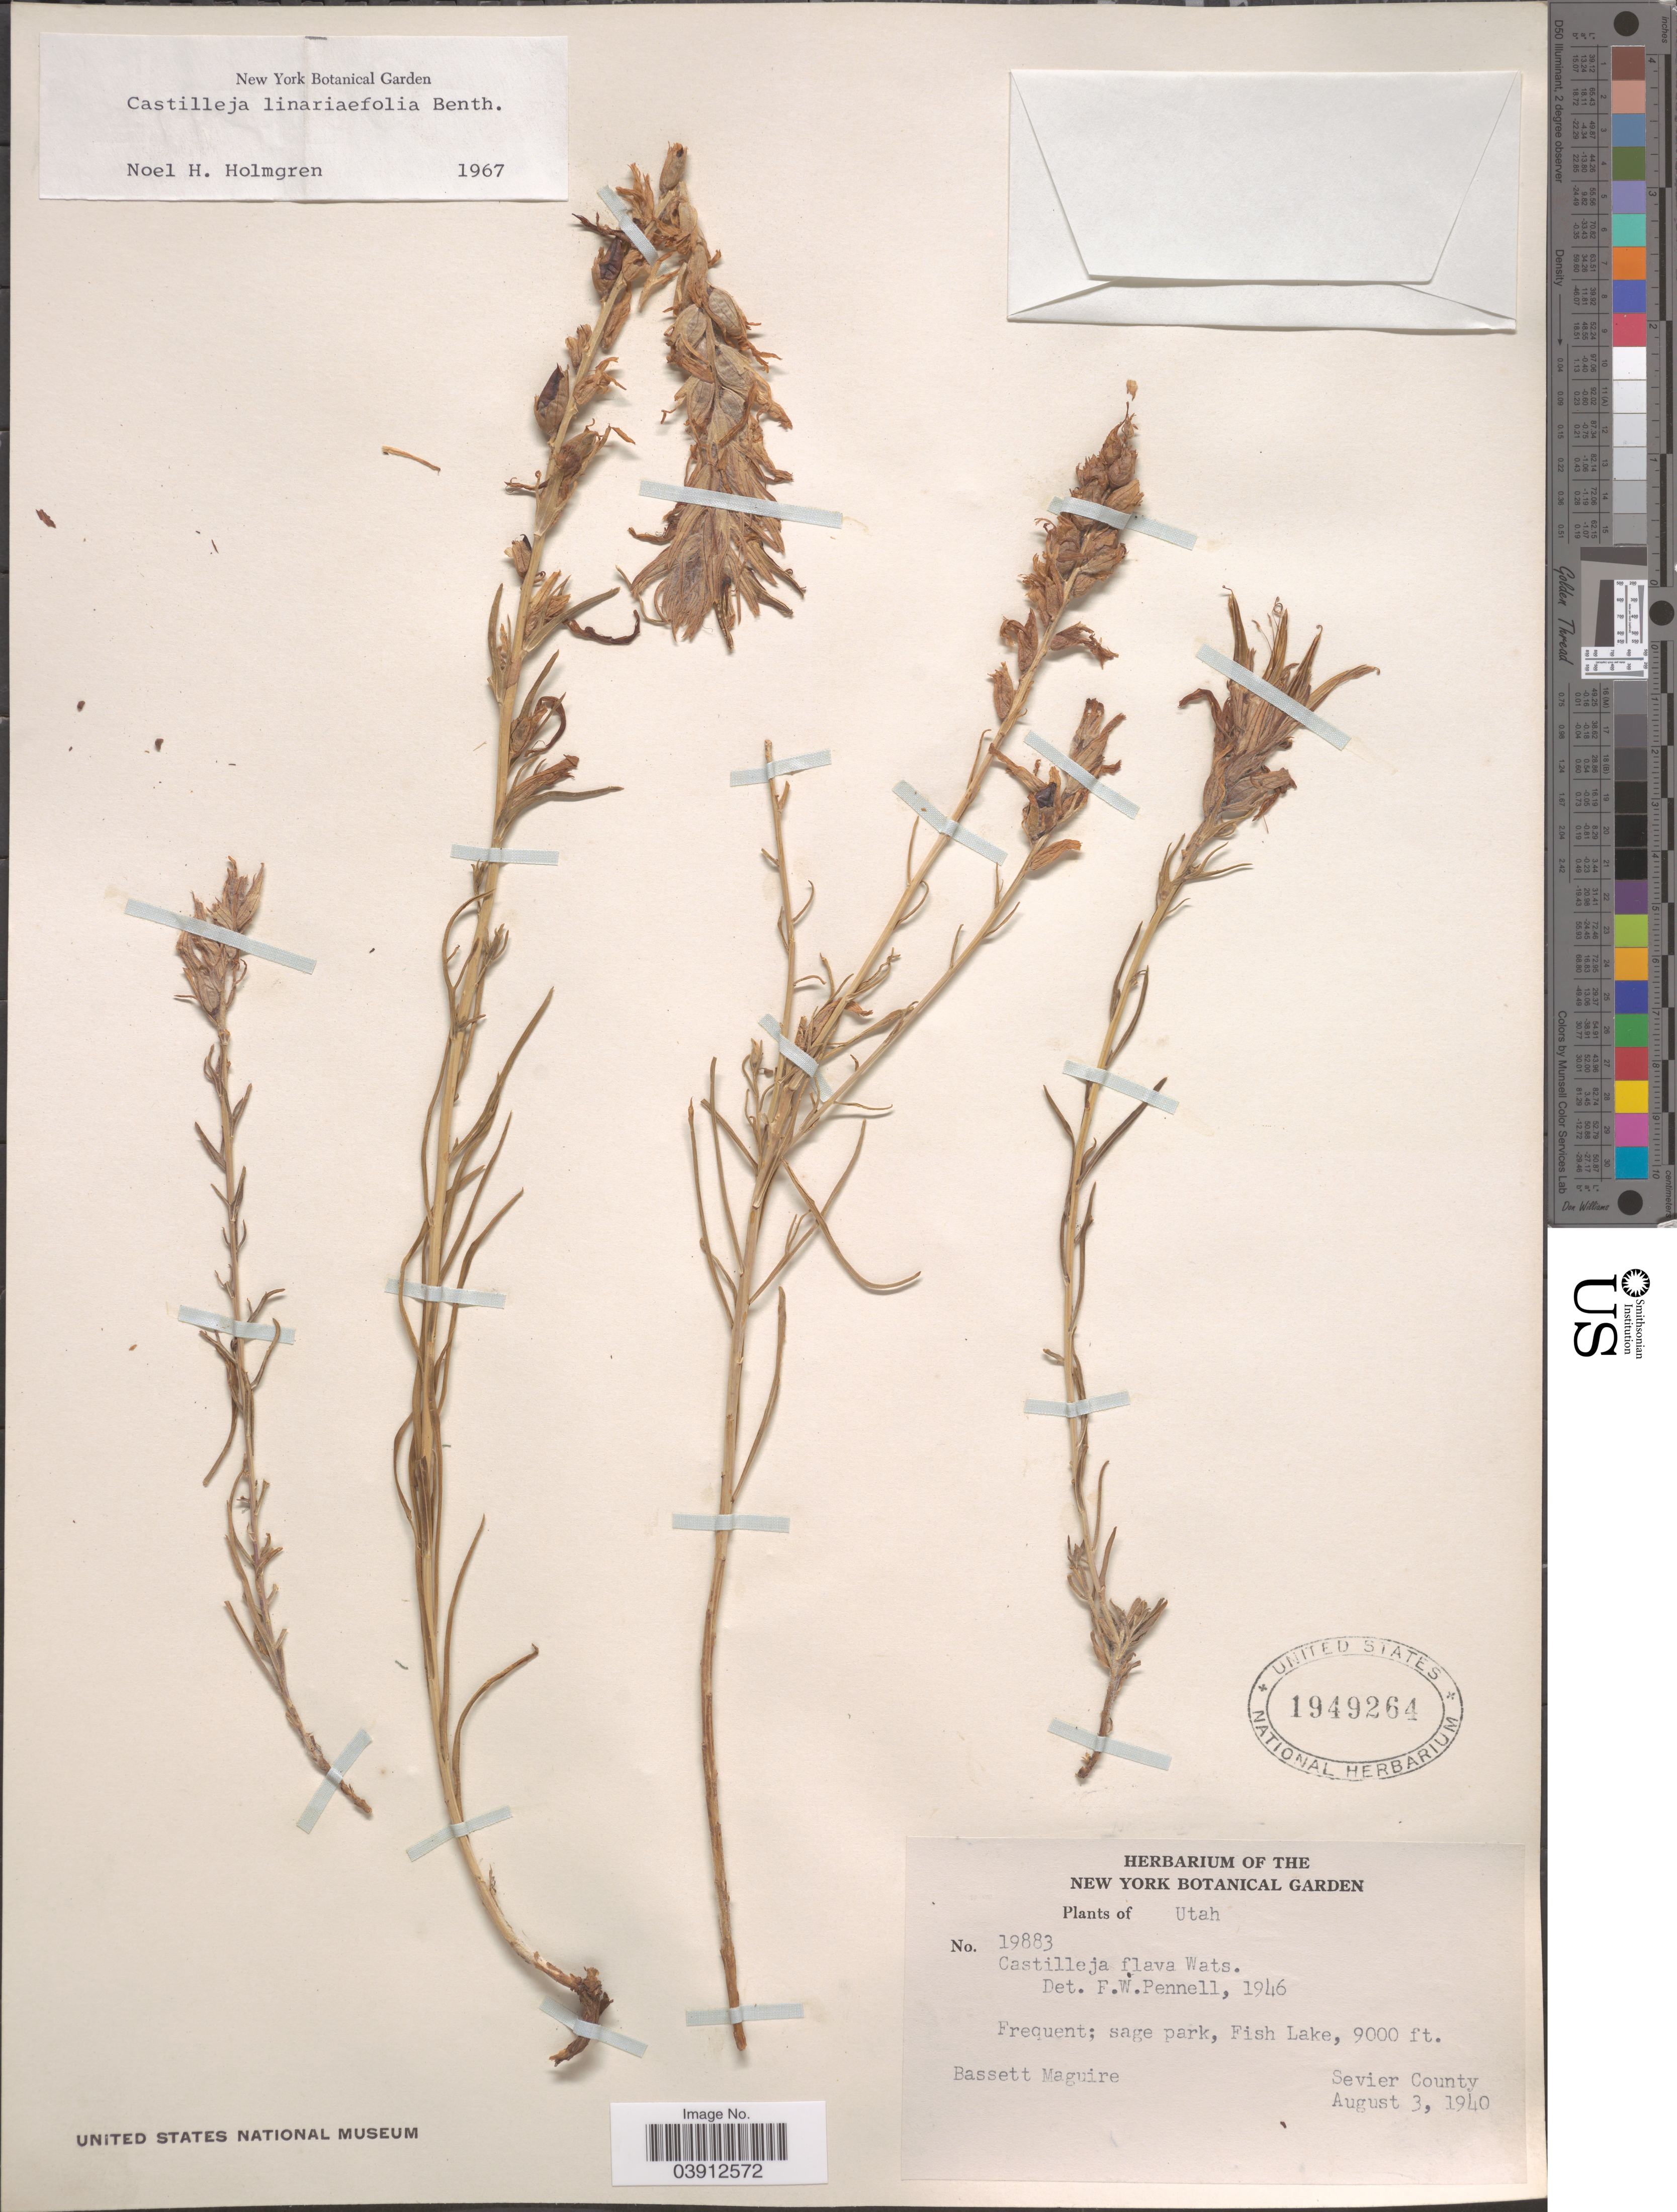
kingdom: Plantae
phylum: Tracheophyta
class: Magnoliopsida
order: Lamiales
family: Orobanchaceae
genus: Castilleja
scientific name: Castilleja linariifolia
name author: Benth.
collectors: B. Maguire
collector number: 19883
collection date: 1940-08-03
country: United States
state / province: Utah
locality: Fish Lake. Sevier County.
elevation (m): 2743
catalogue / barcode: US 1949264